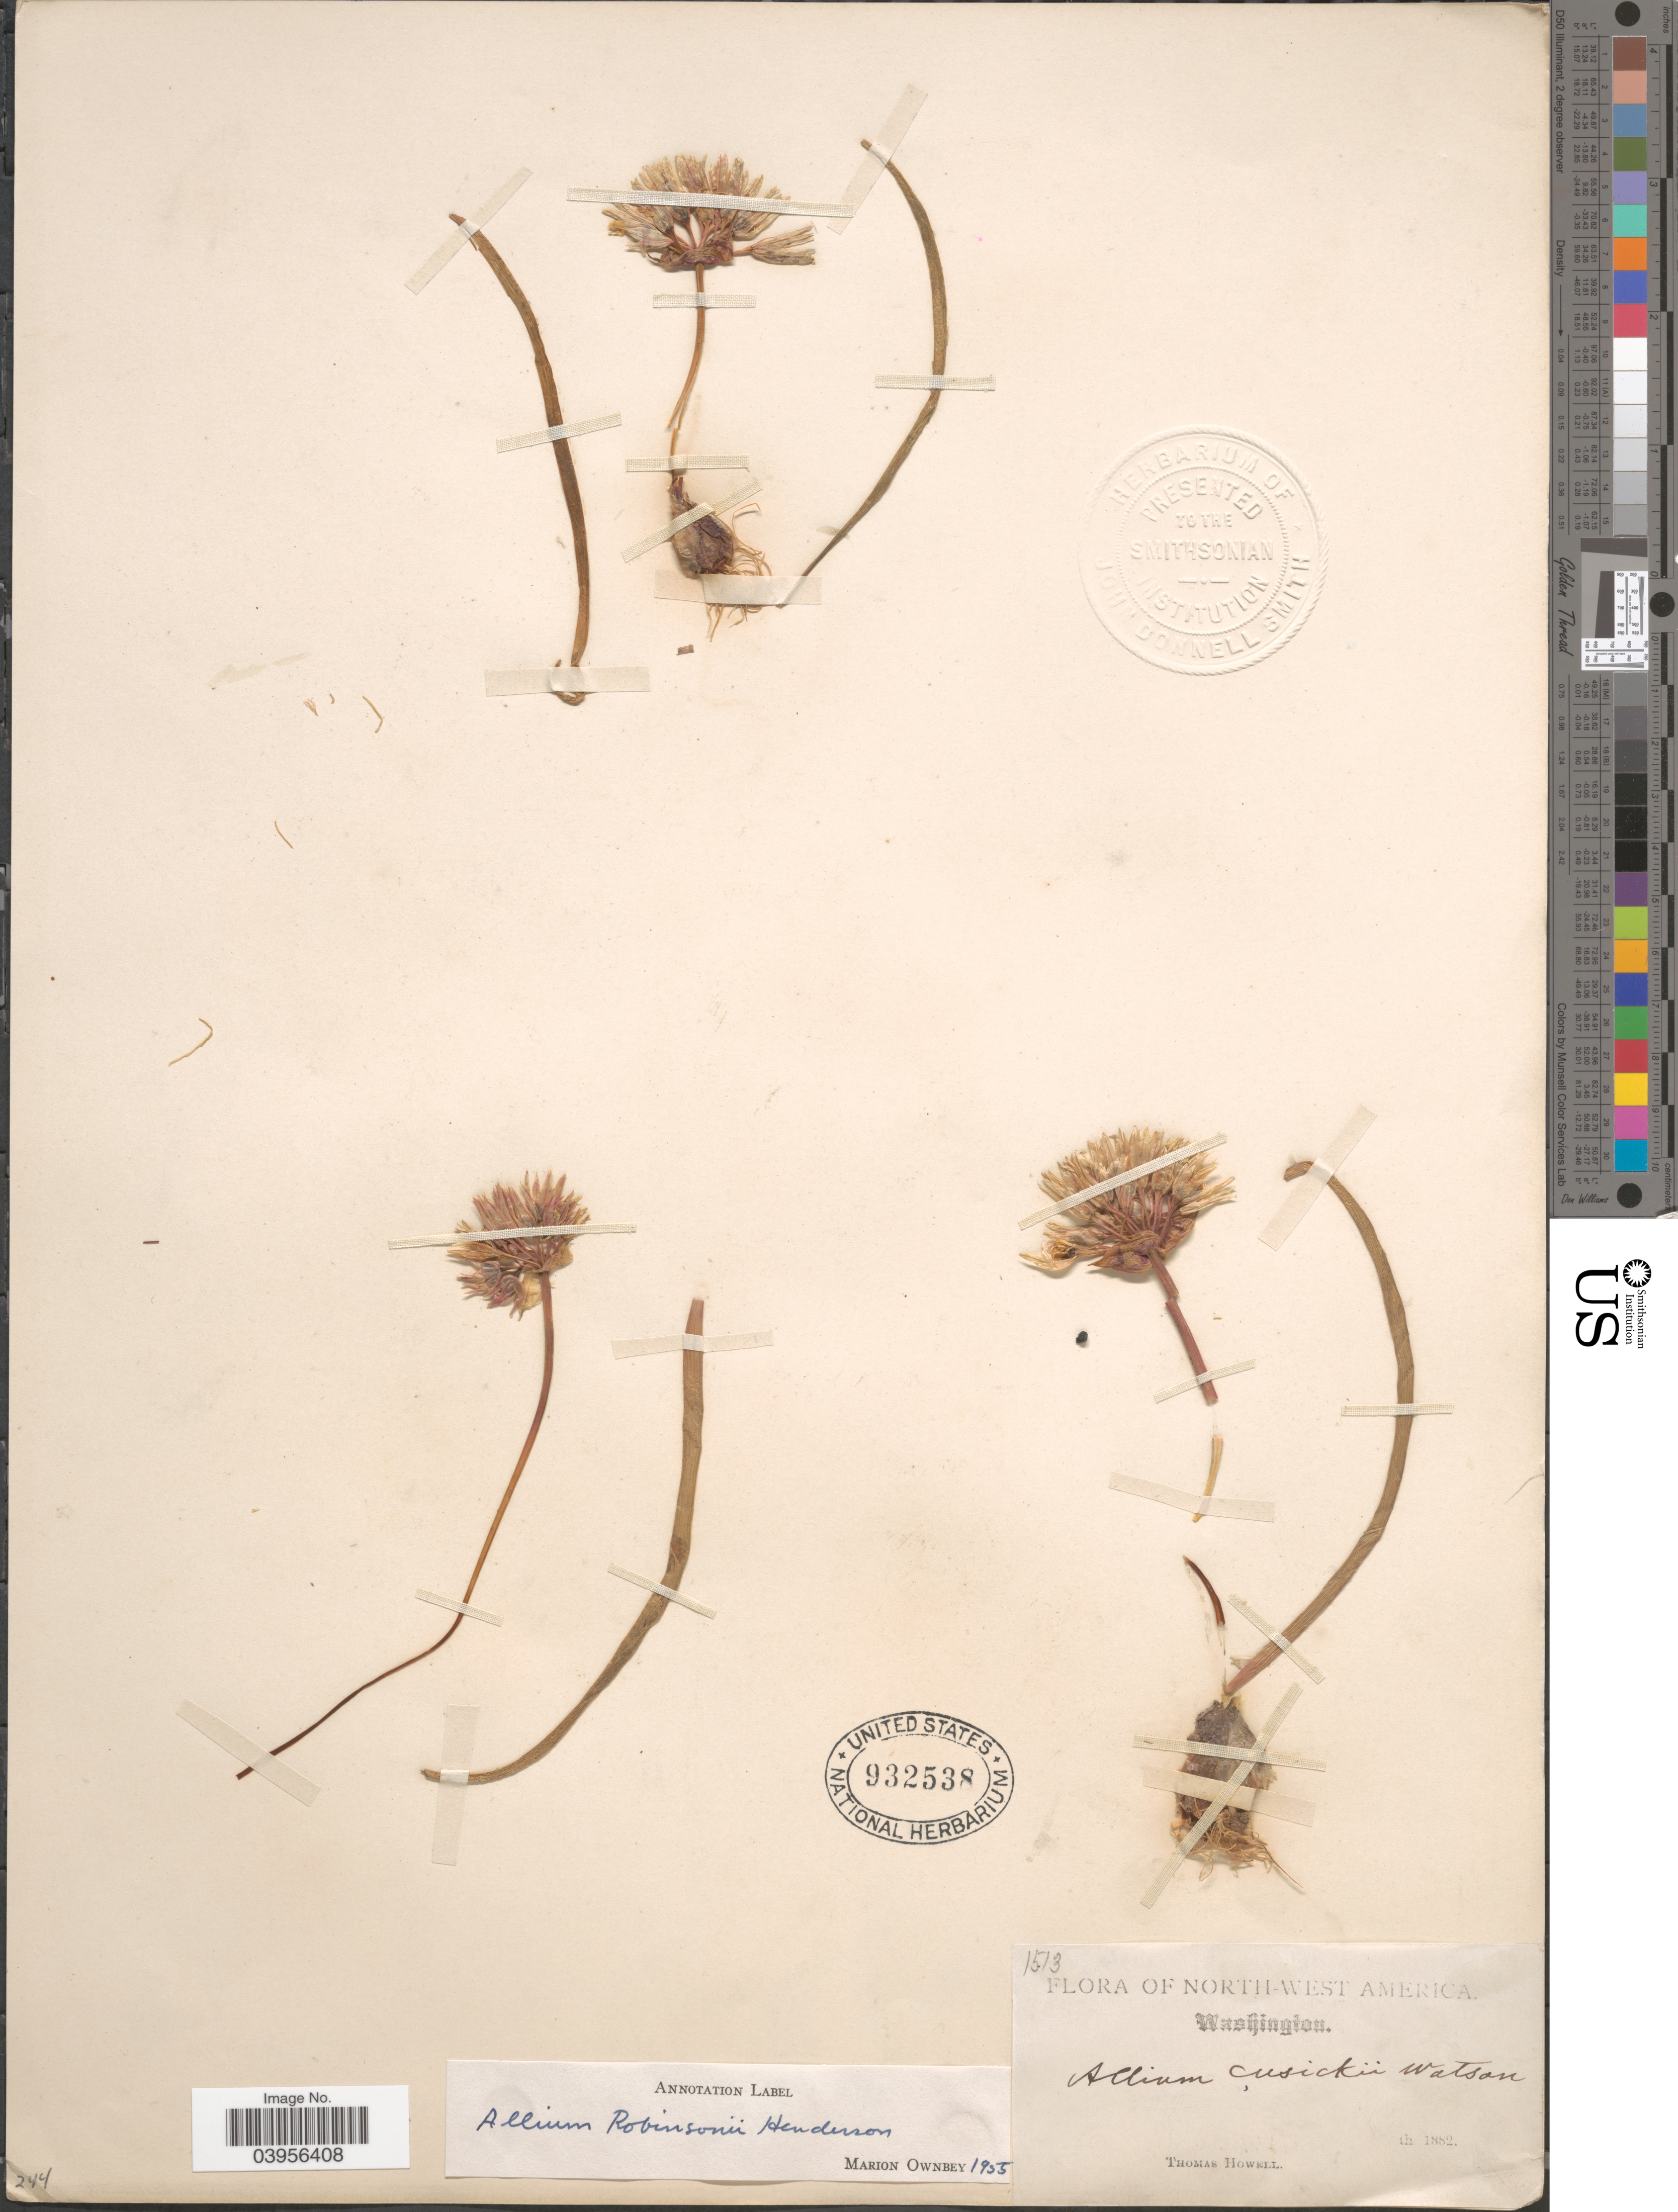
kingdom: Plantae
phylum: Tracheophyta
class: Liliopsida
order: Asparagales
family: Amaryllidaceae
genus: Allium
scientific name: Allium robinsonii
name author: L.F. Hend.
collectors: T. Howell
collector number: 1513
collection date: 1882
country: United States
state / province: Washington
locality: North-West America.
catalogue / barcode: US 932538